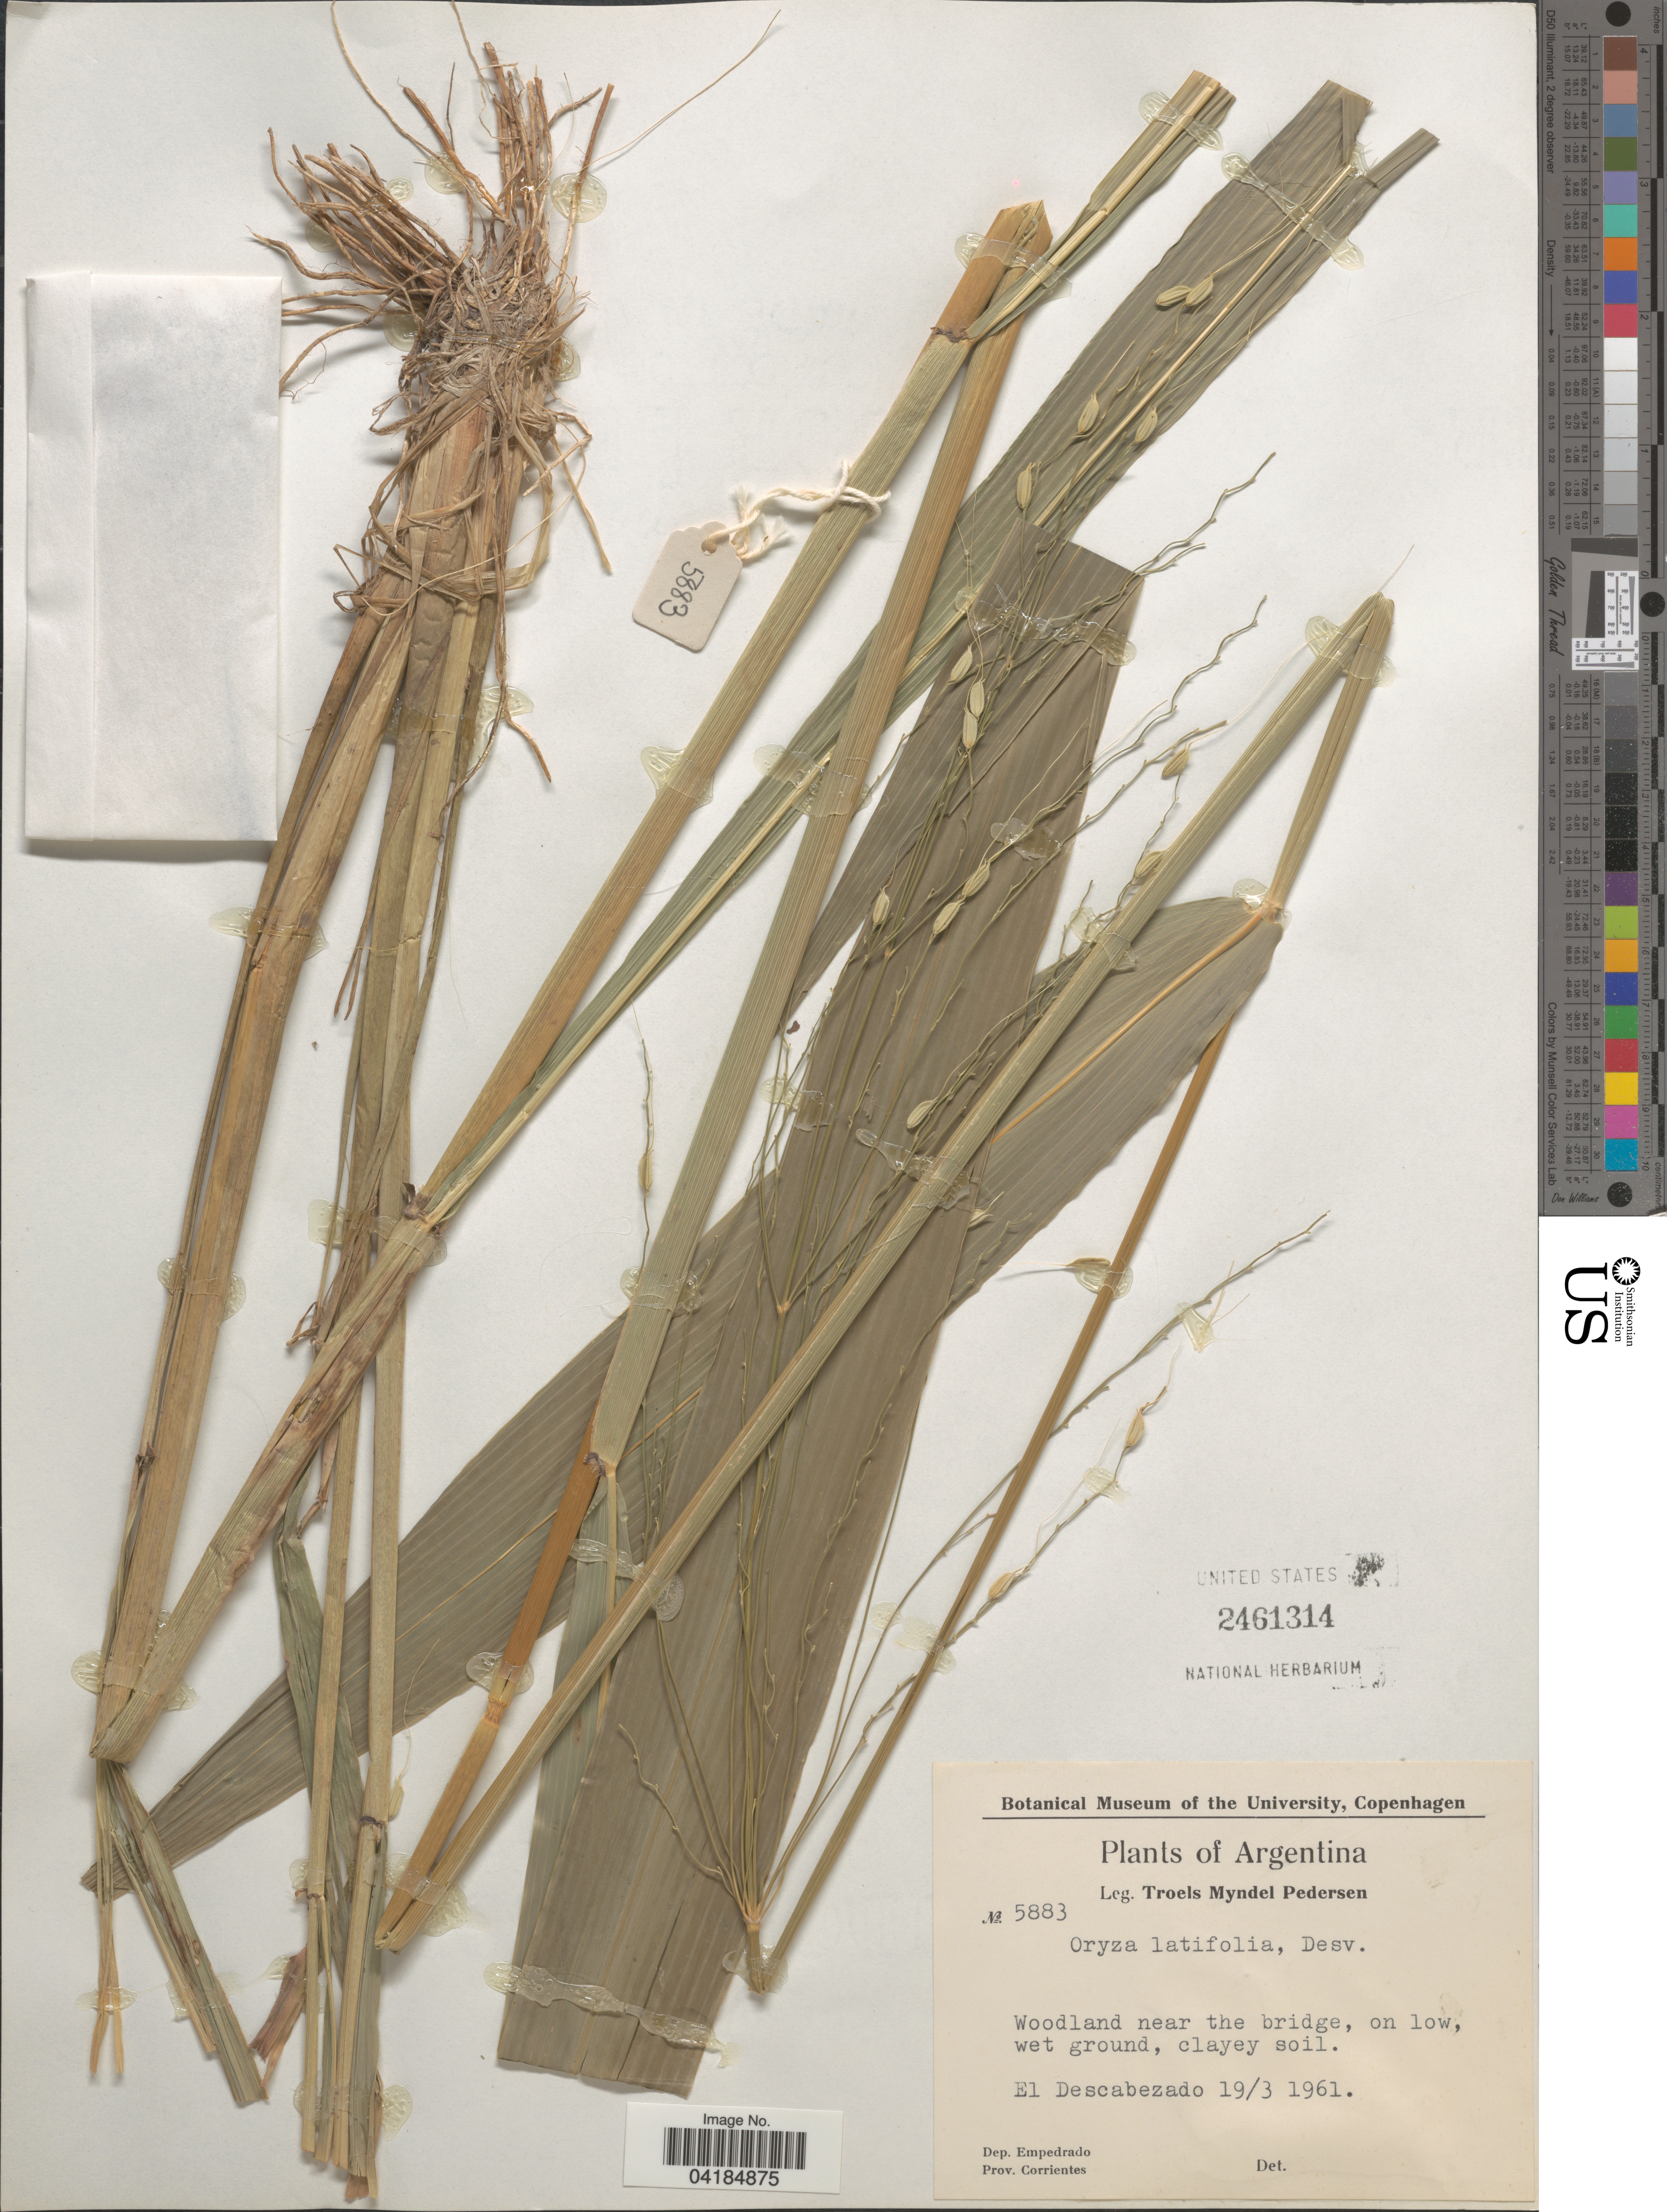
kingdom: Plantae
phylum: Tracheophyta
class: Liliopsida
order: Poales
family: Poaceae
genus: Oryza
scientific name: Oryza latifolia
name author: Desv.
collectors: T. Pederson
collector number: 5883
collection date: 1961-03-19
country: Argentina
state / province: Corrientes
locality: Near the bridge. El Descabezado. Dep. Empedrado.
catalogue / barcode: US 2461314